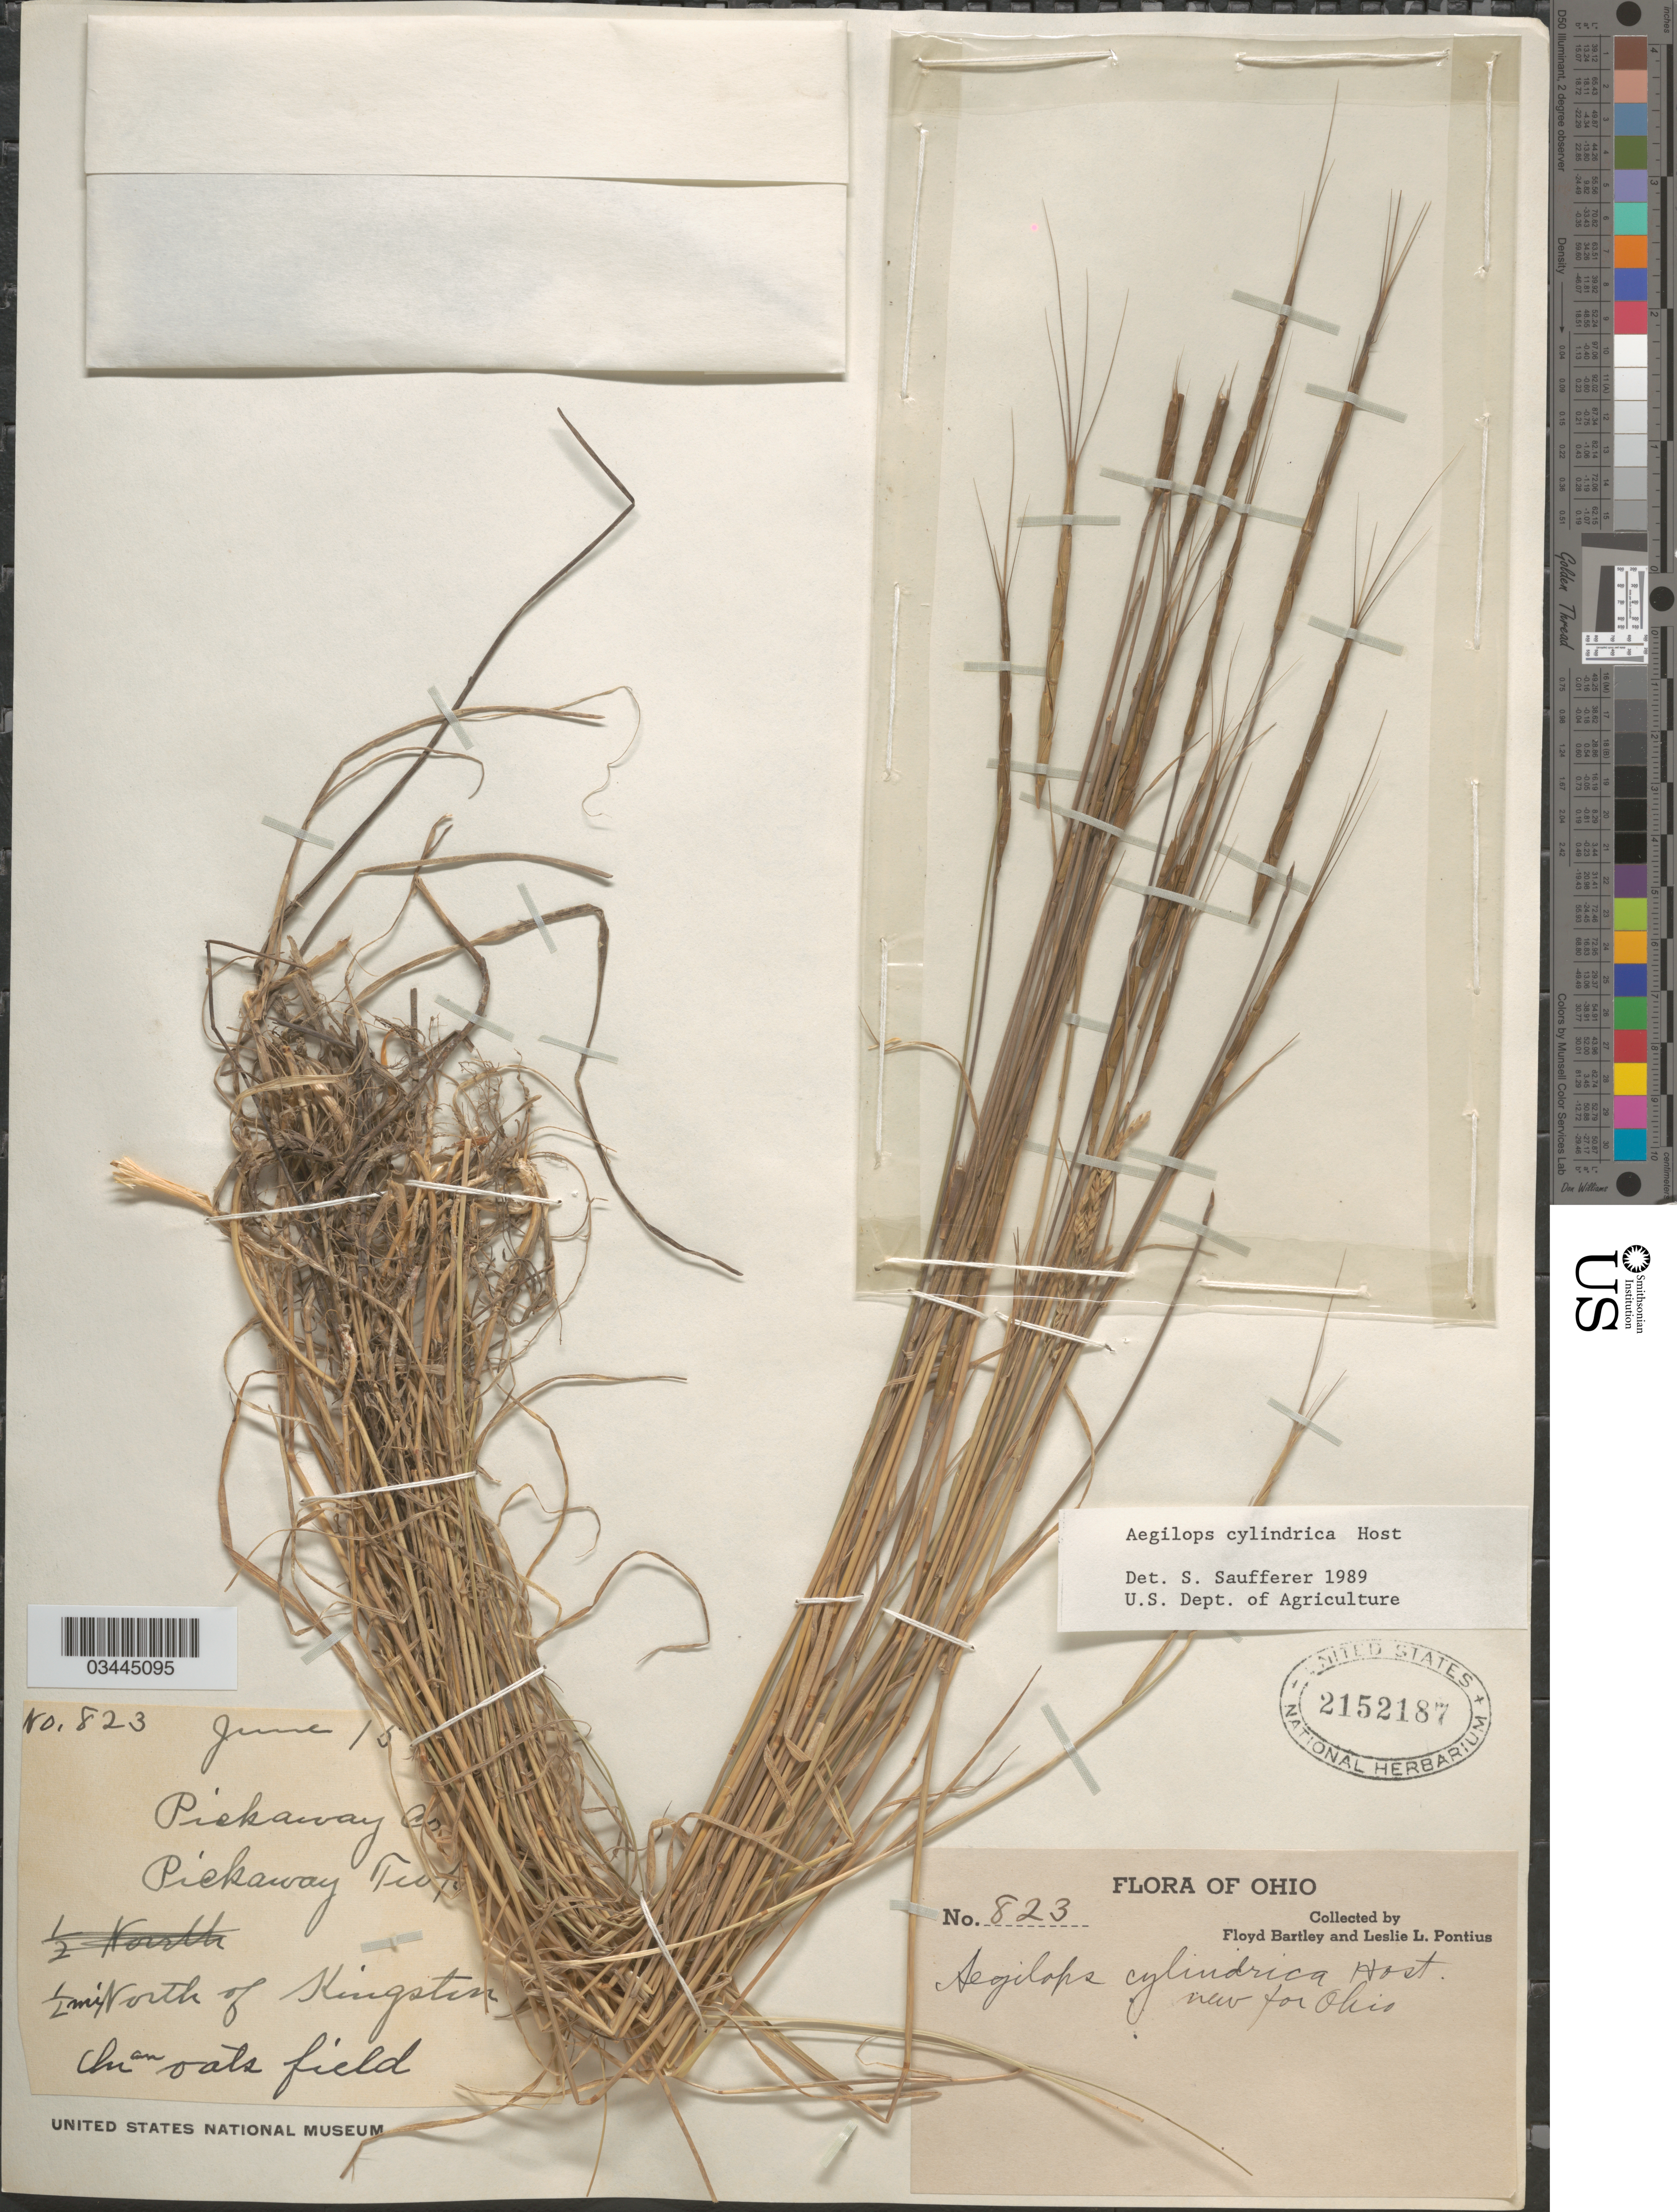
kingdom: Plantae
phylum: Tracheophyta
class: Liliopsida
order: Poales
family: Poaceae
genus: Aegilops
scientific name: Aegilops cylindrica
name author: Host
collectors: F. Bartley & L. Pontius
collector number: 823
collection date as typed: June 15 !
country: United States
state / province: Ohio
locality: Pickaway Co. Pickaway Twp. ½ mi North of Kingston.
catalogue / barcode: US 2152187